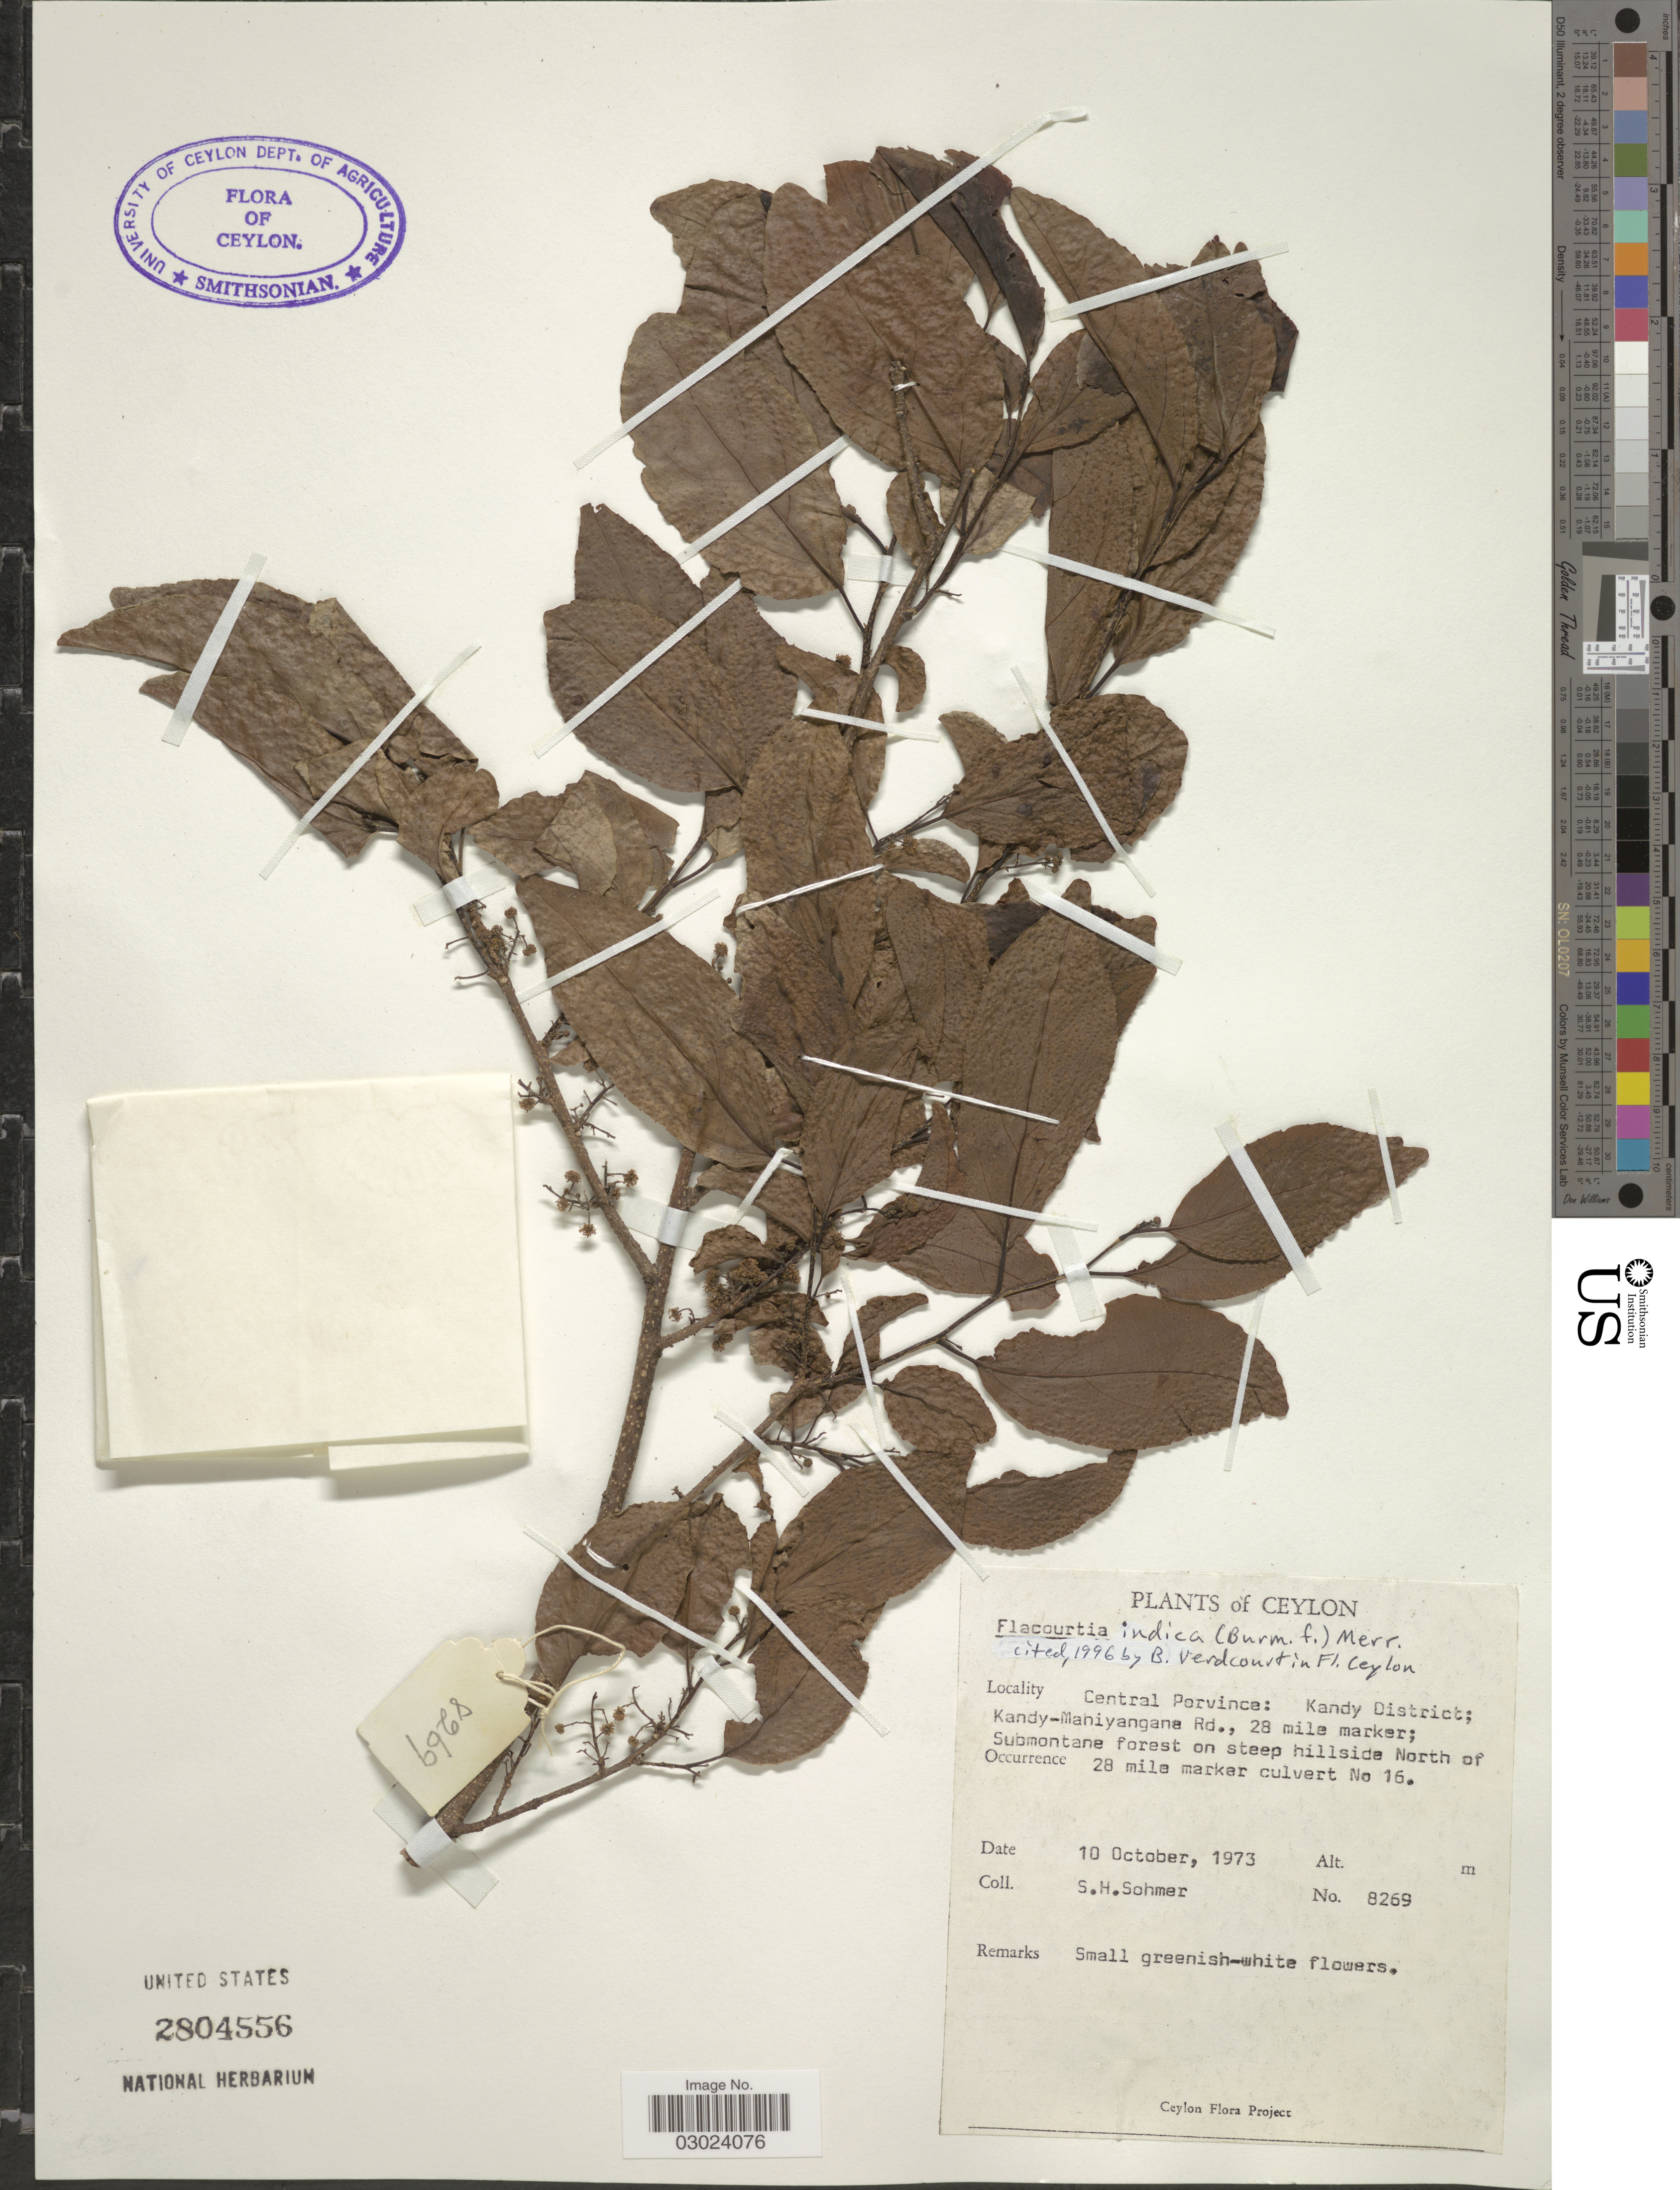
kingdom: Plantae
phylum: Tracheophyta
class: Magnoliopsida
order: Malpighiales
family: Salicaceae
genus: Flacourtia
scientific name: Flacourtia indica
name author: (Burm. f.) Merr.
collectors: S. H. Sohmer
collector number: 8269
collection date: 1973-10-10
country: Sri Lanka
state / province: Central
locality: Ceylon. Kandy District; Kandy-Mahiyangana Rd., 28 mile marker; forest on steep hillside North of 28 mile marker culvert No 16.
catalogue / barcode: US 2804556